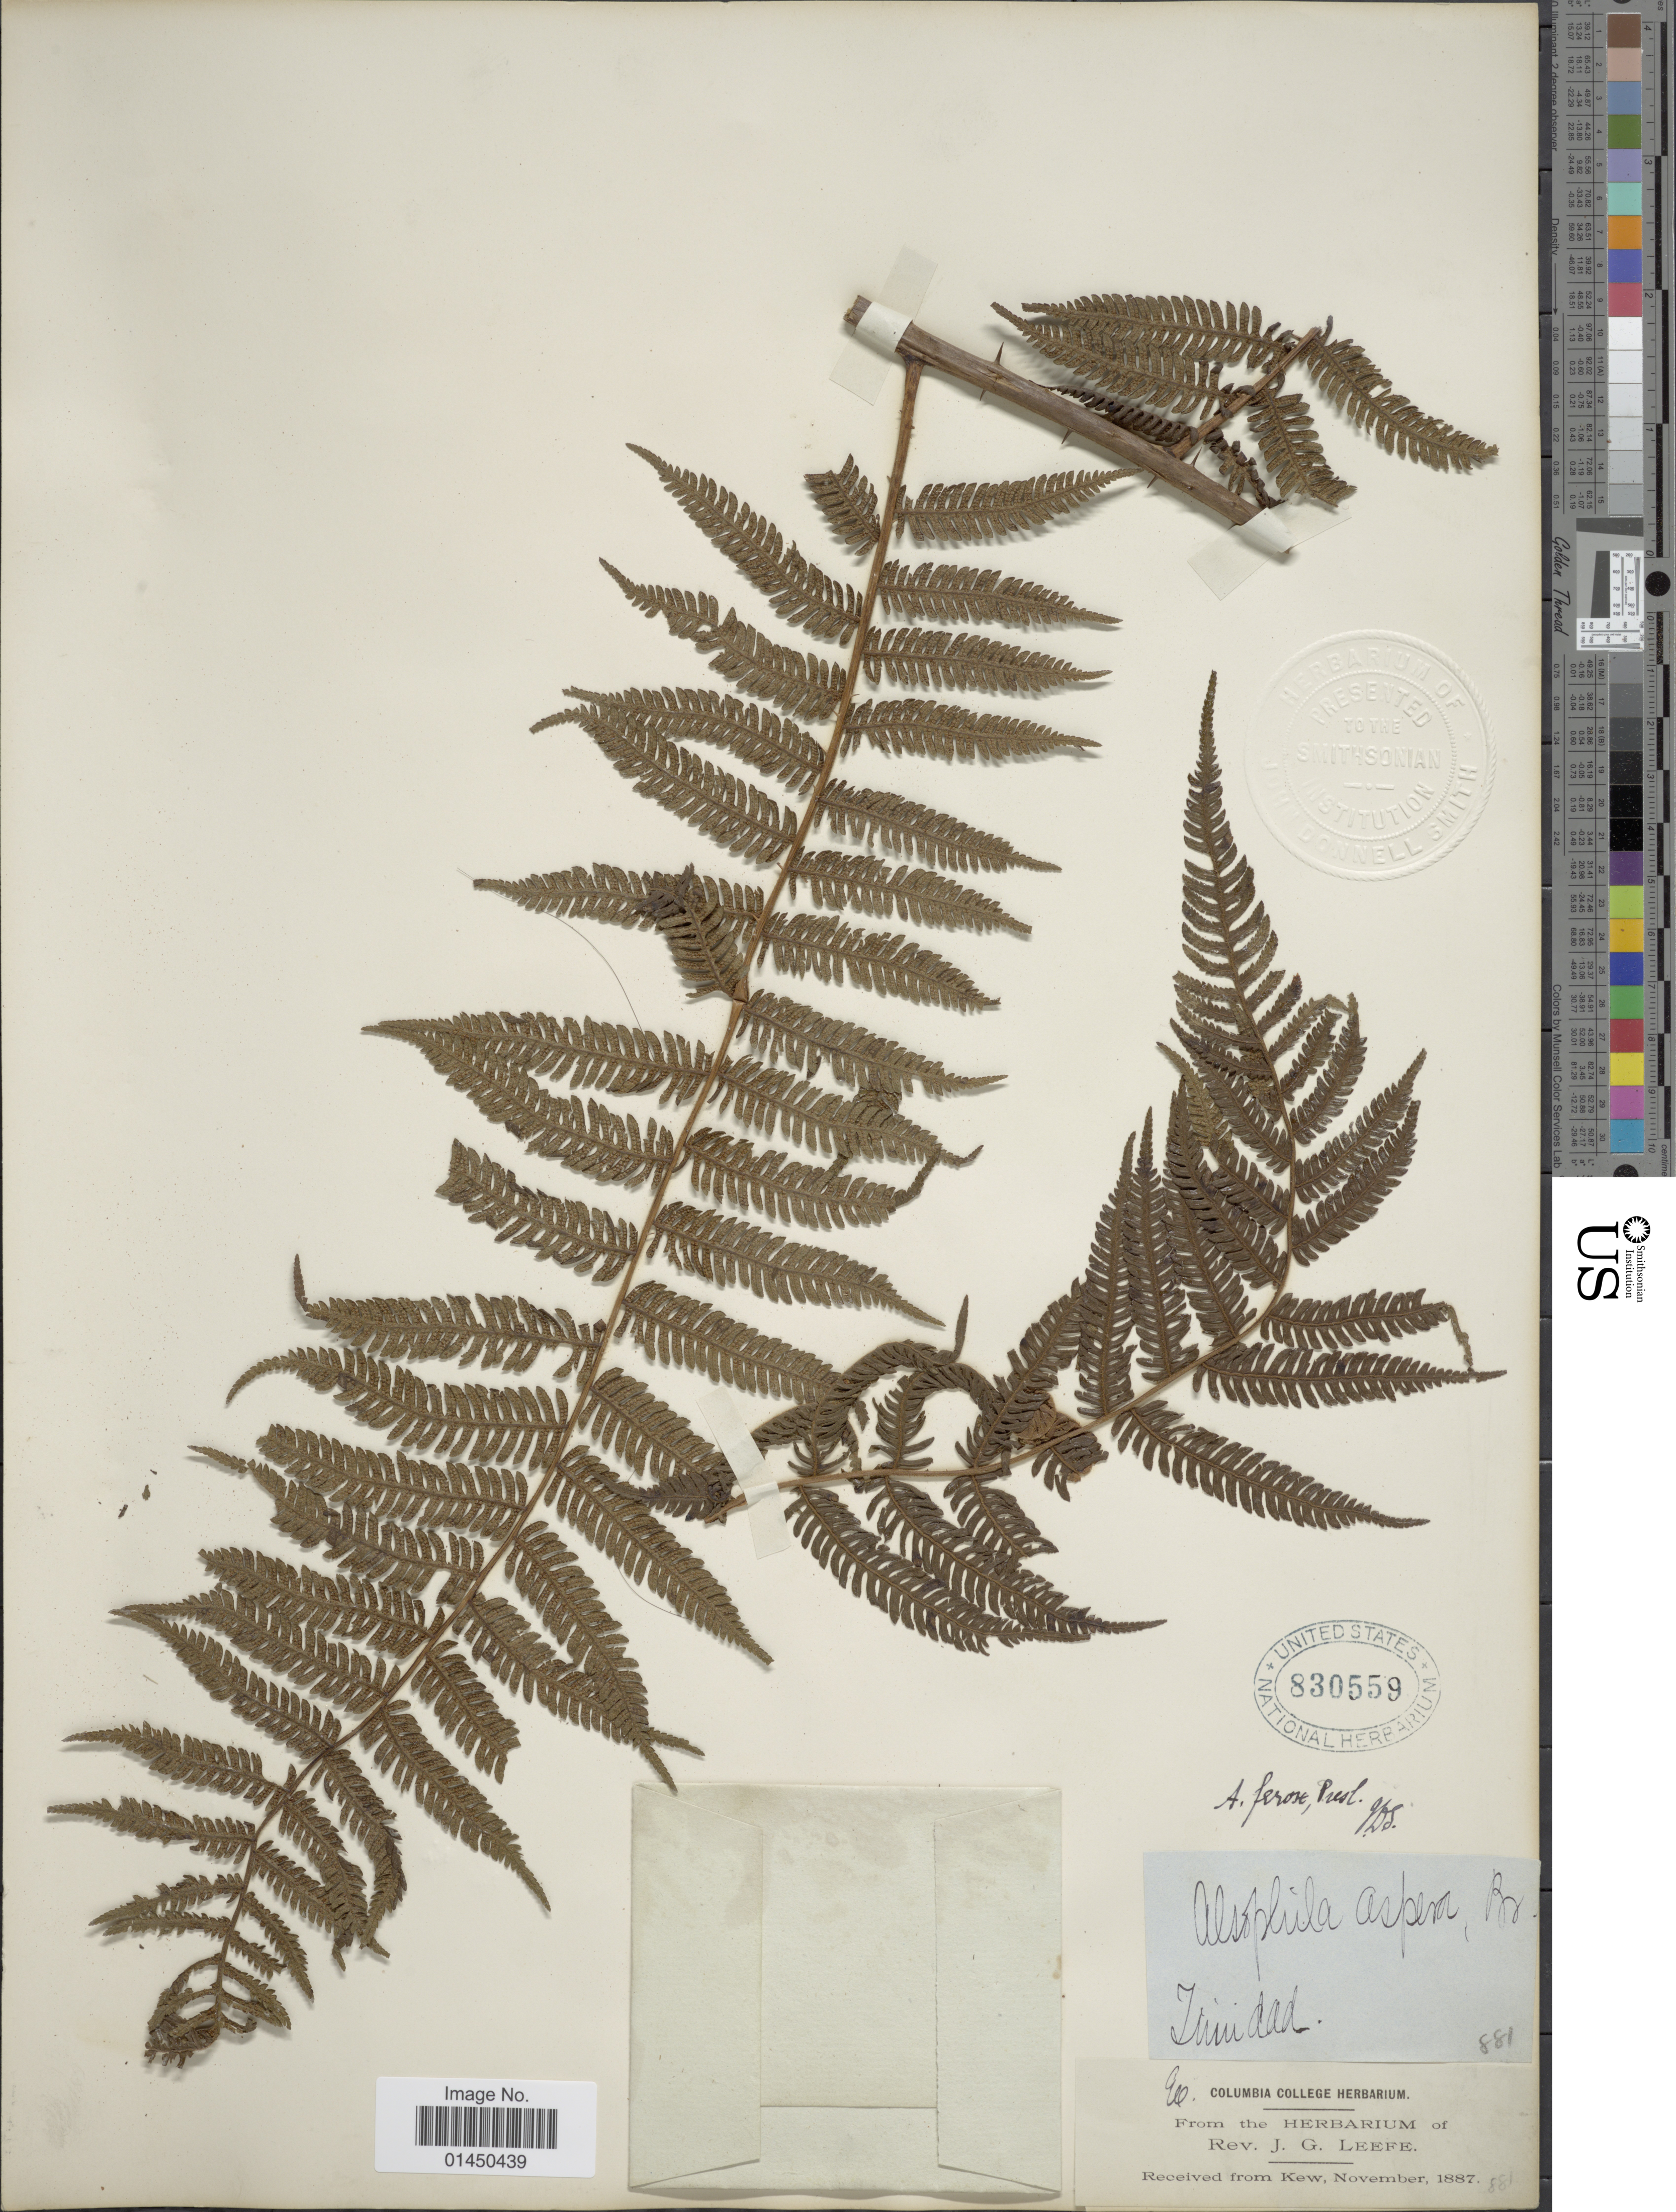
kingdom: Plantae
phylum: Tracheophyta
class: Polypodiopsida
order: Cyatheales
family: Cyatheaceae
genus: Cyathea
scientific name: Cyathea microdonta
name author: (Desv.) Domin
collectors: ex herb. Rev. J. G. Leefe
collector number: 881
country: Trinidad and Tobago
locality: Trinidad.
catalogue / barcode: US 830559